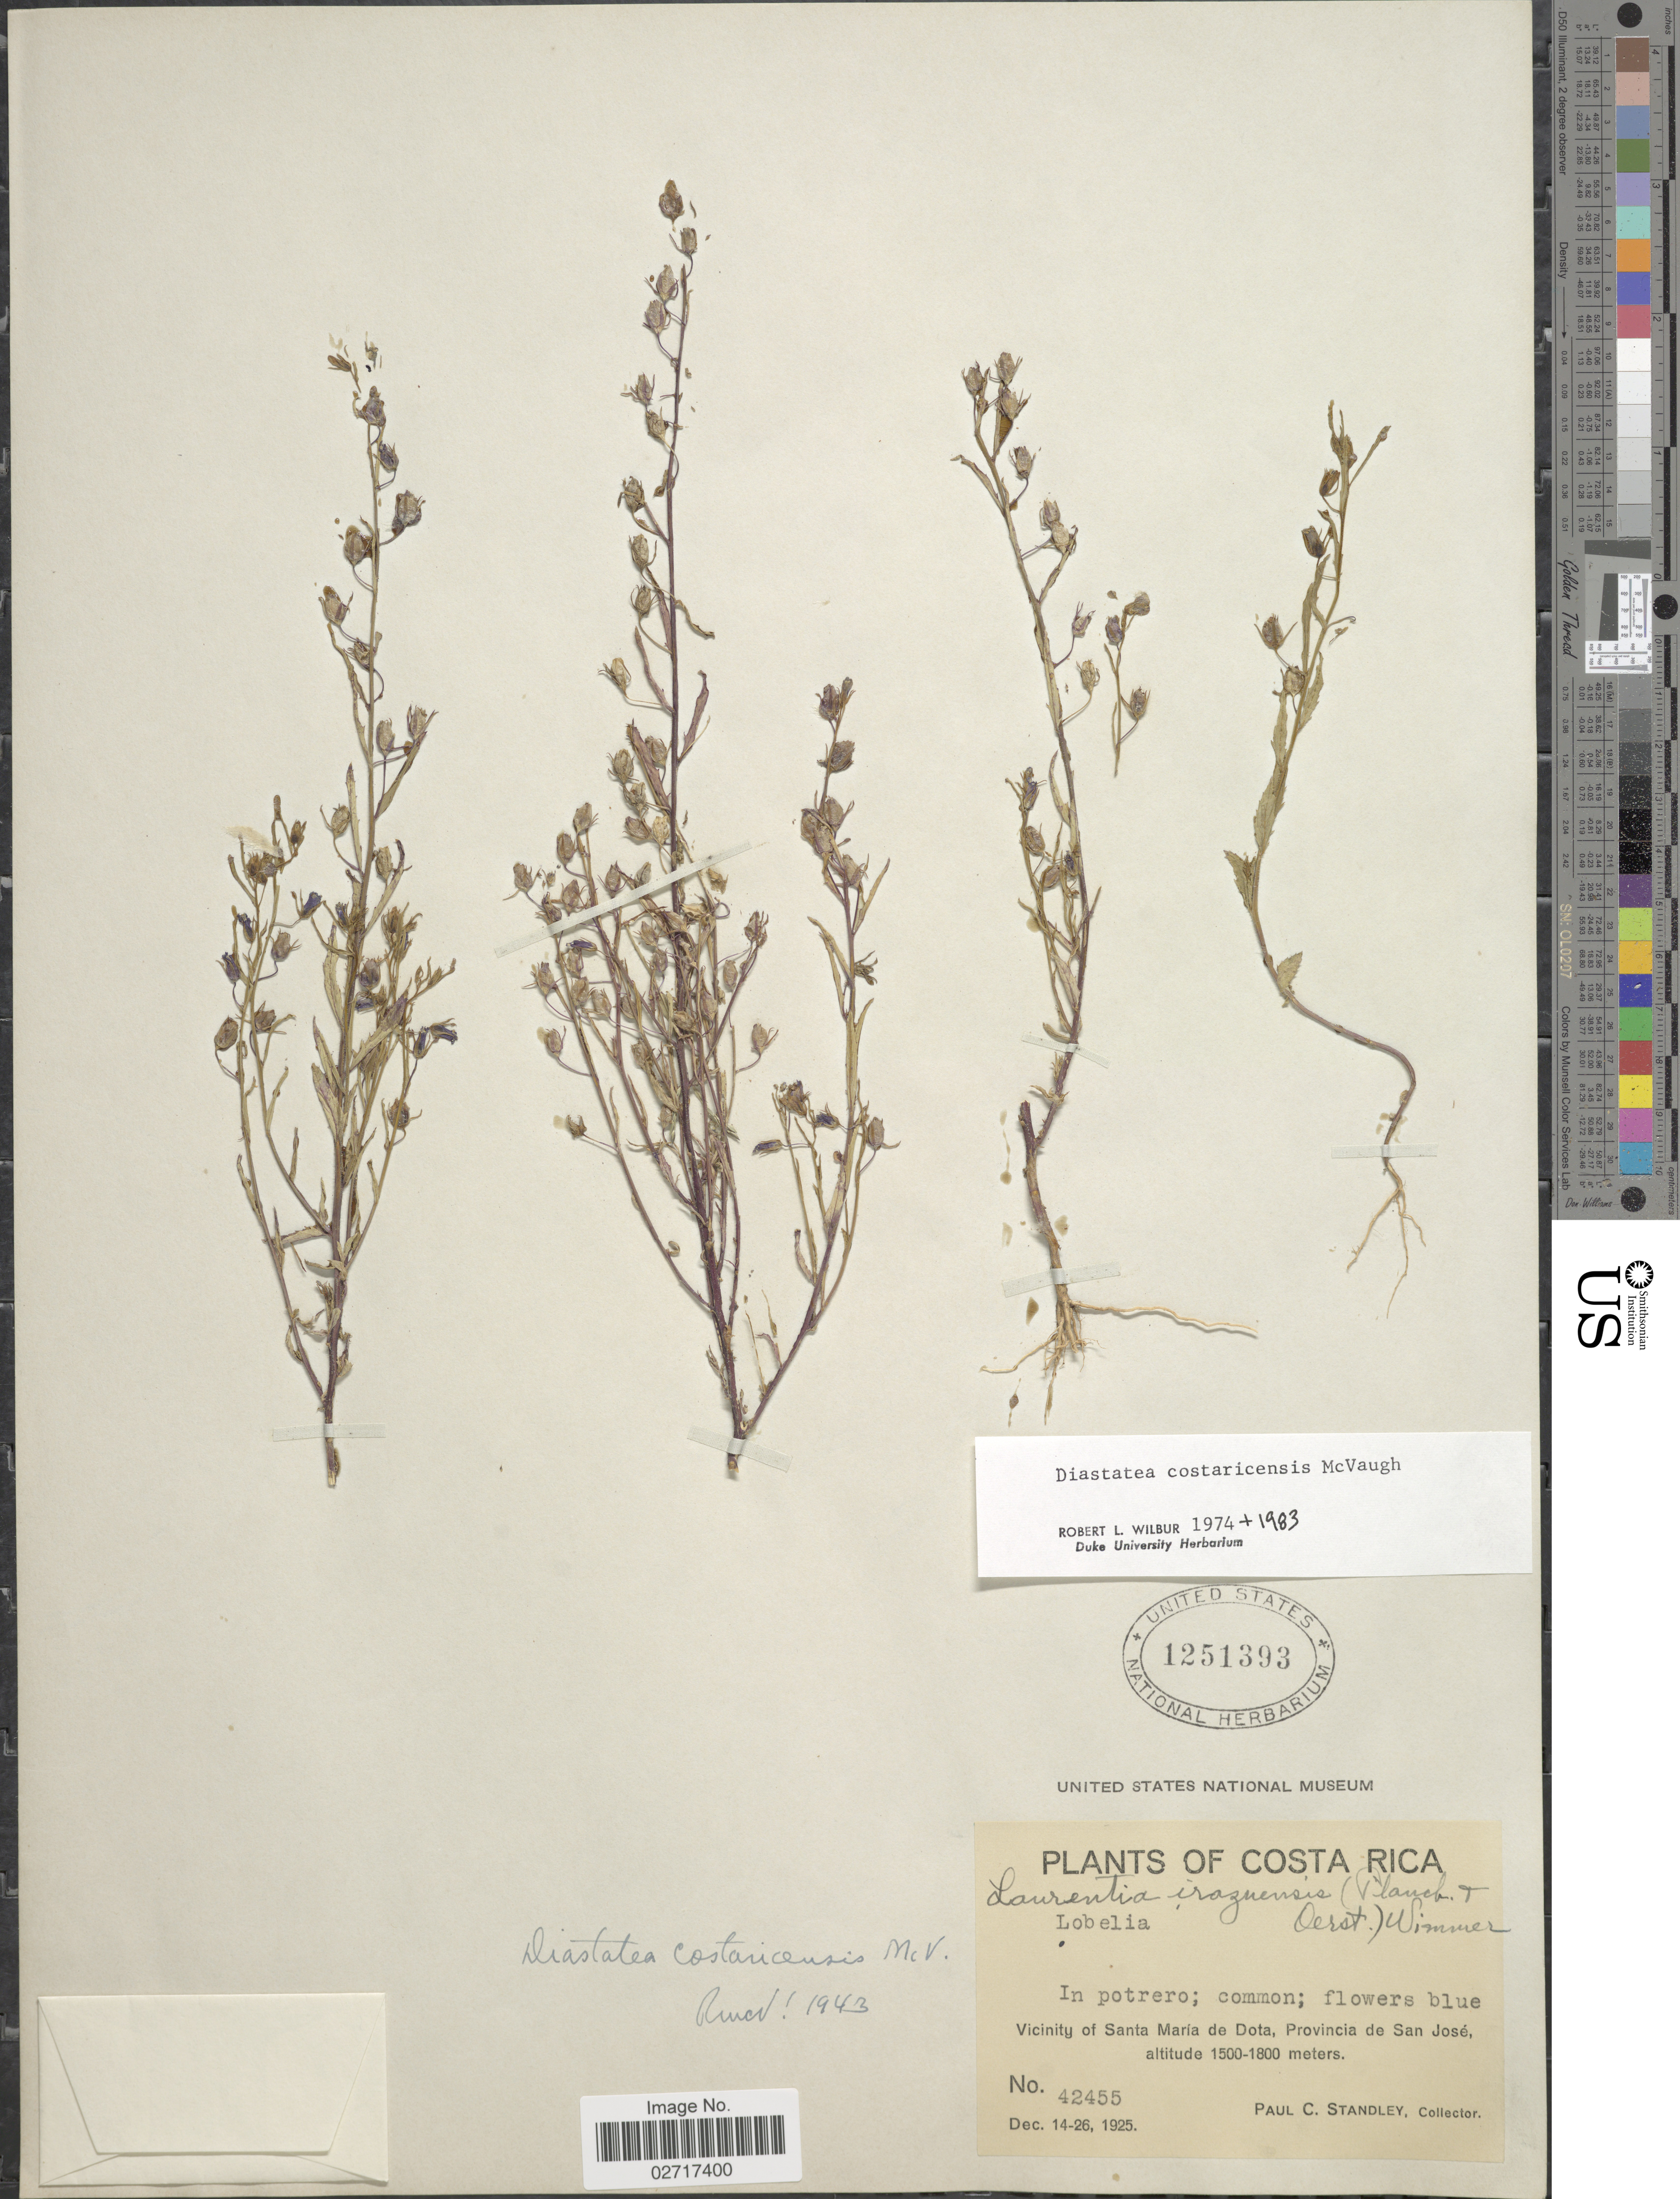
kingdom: Plantae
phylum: Tracheophyta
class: Magnoliopsida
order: Asterales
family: Campanulaceae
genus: Diastatea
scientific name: Diastatea costaricensis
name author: McVaugh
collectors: P. C. Standley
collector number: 42455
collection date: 1925-12-14/1925-12-26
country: Costa Rica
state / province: San José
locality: Vicinity of Santa María de Dota.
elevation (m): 1500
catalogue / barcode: US 1251393